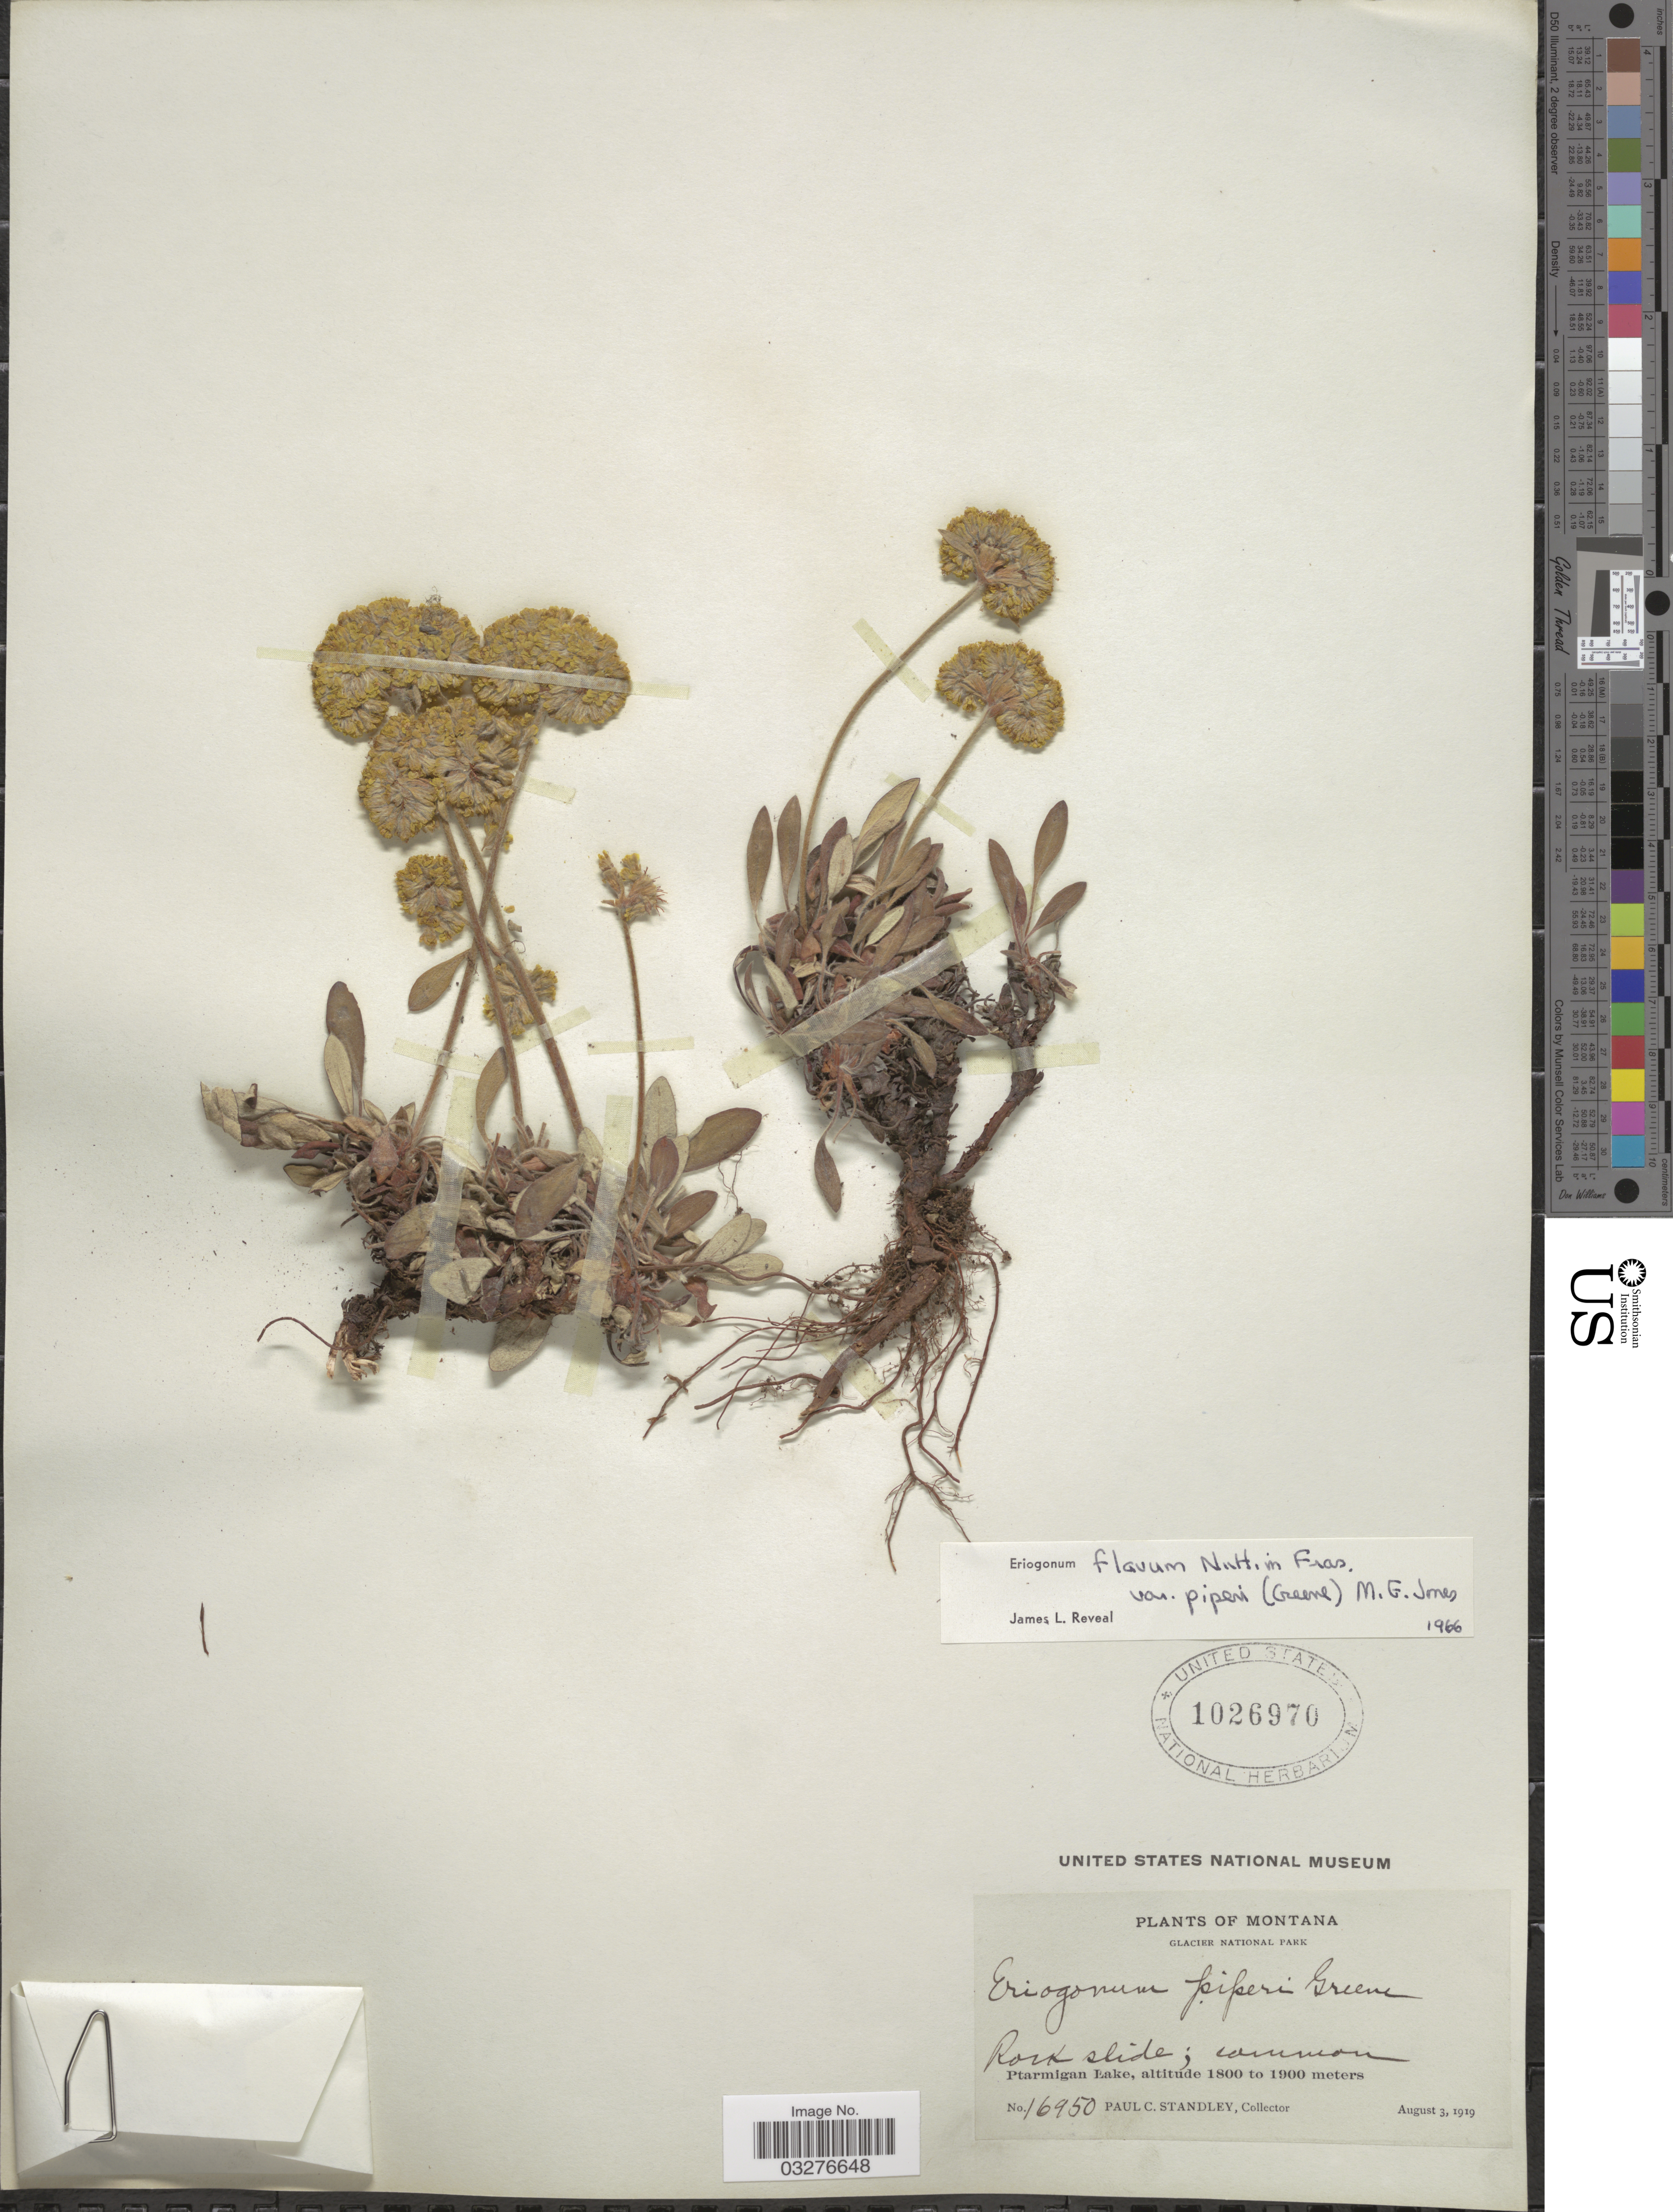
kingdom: Plantae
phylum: Tracheophyta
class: Magnoliopsida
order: Caryophyllales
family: Polygonaceae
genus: Eriogonum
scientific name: Eriogonum flavum var. piperi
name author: M.E. Jones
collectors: P. C. Standley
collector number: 16950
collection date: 1919-08-03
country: United States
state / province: Montana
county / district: Glacier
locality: Glacier National Park, Ptarmigan Lake.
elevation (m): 1800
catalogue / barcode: US 1026970